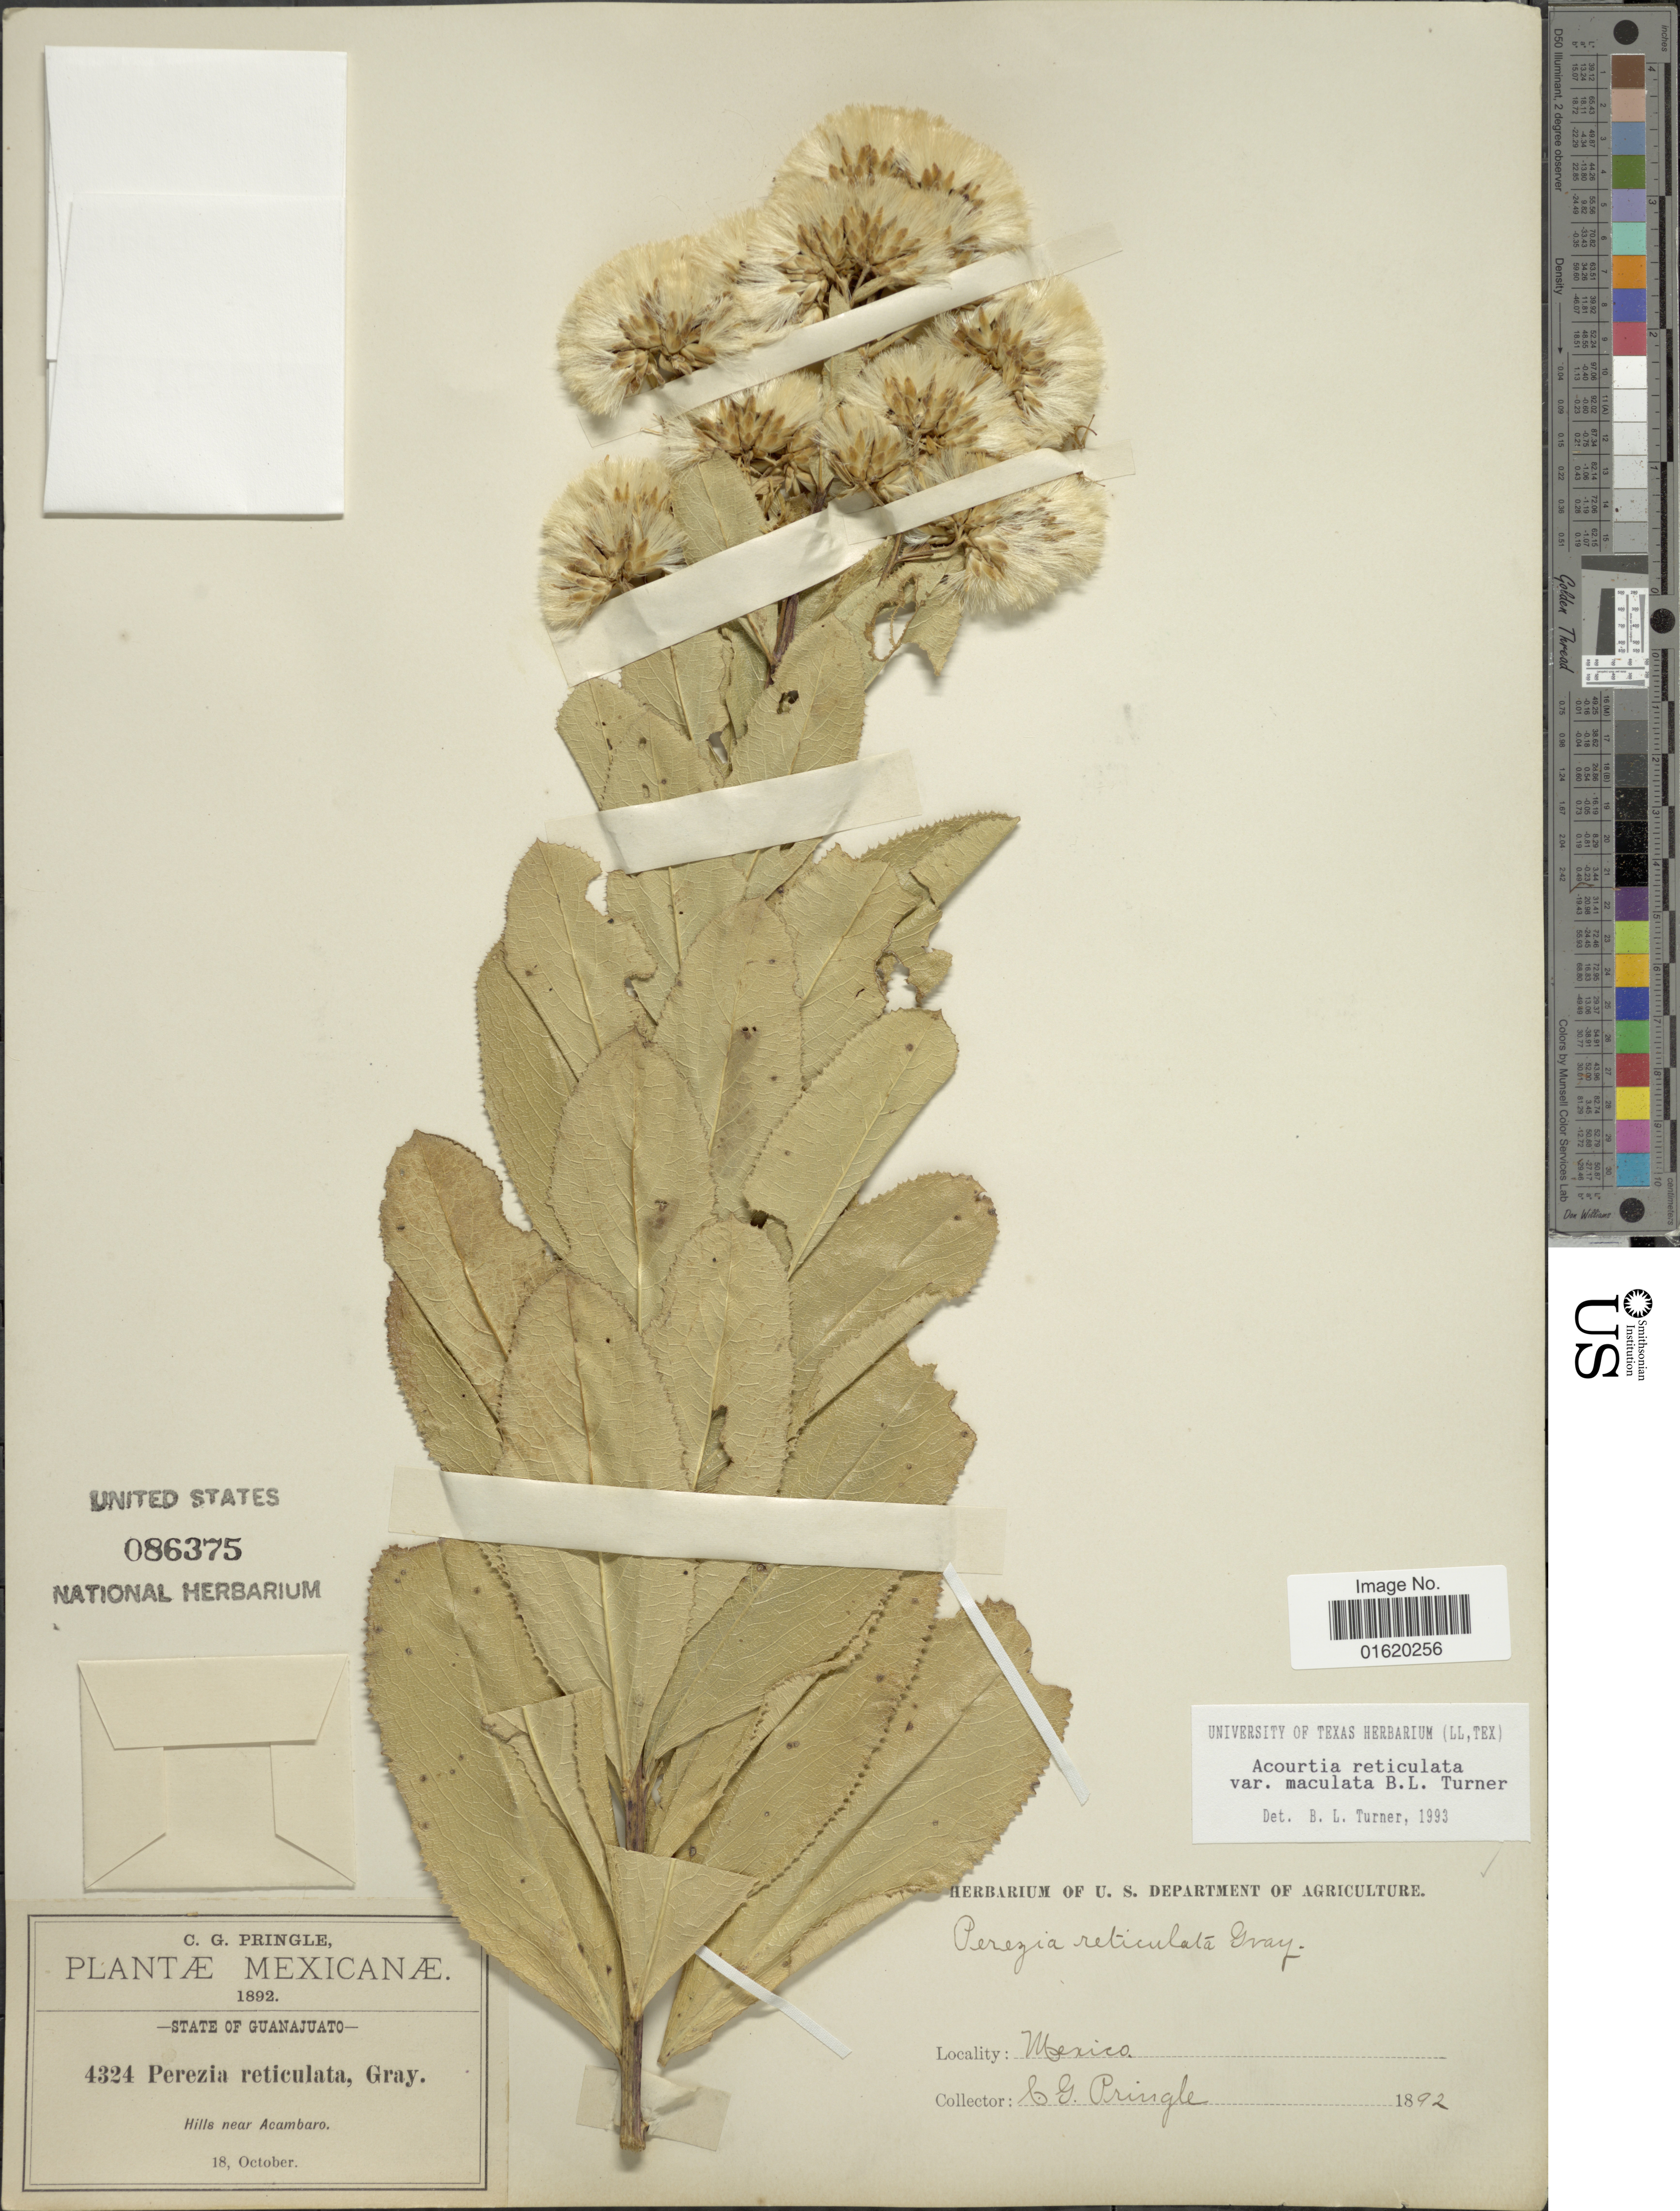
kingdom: Plantae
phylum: Tracheophyta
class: Magnoliopsida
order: Asterales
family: Asteraceae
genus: Acourtia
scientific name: Acourtia reticulata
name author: (Lag. ex D. Don) Reveal & R.M. King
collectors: C. G. Pringle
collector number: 4324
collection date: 1892-10-18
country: Mexico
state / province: Guanajuato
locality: Hills near Acambaro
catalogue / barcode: US 86375